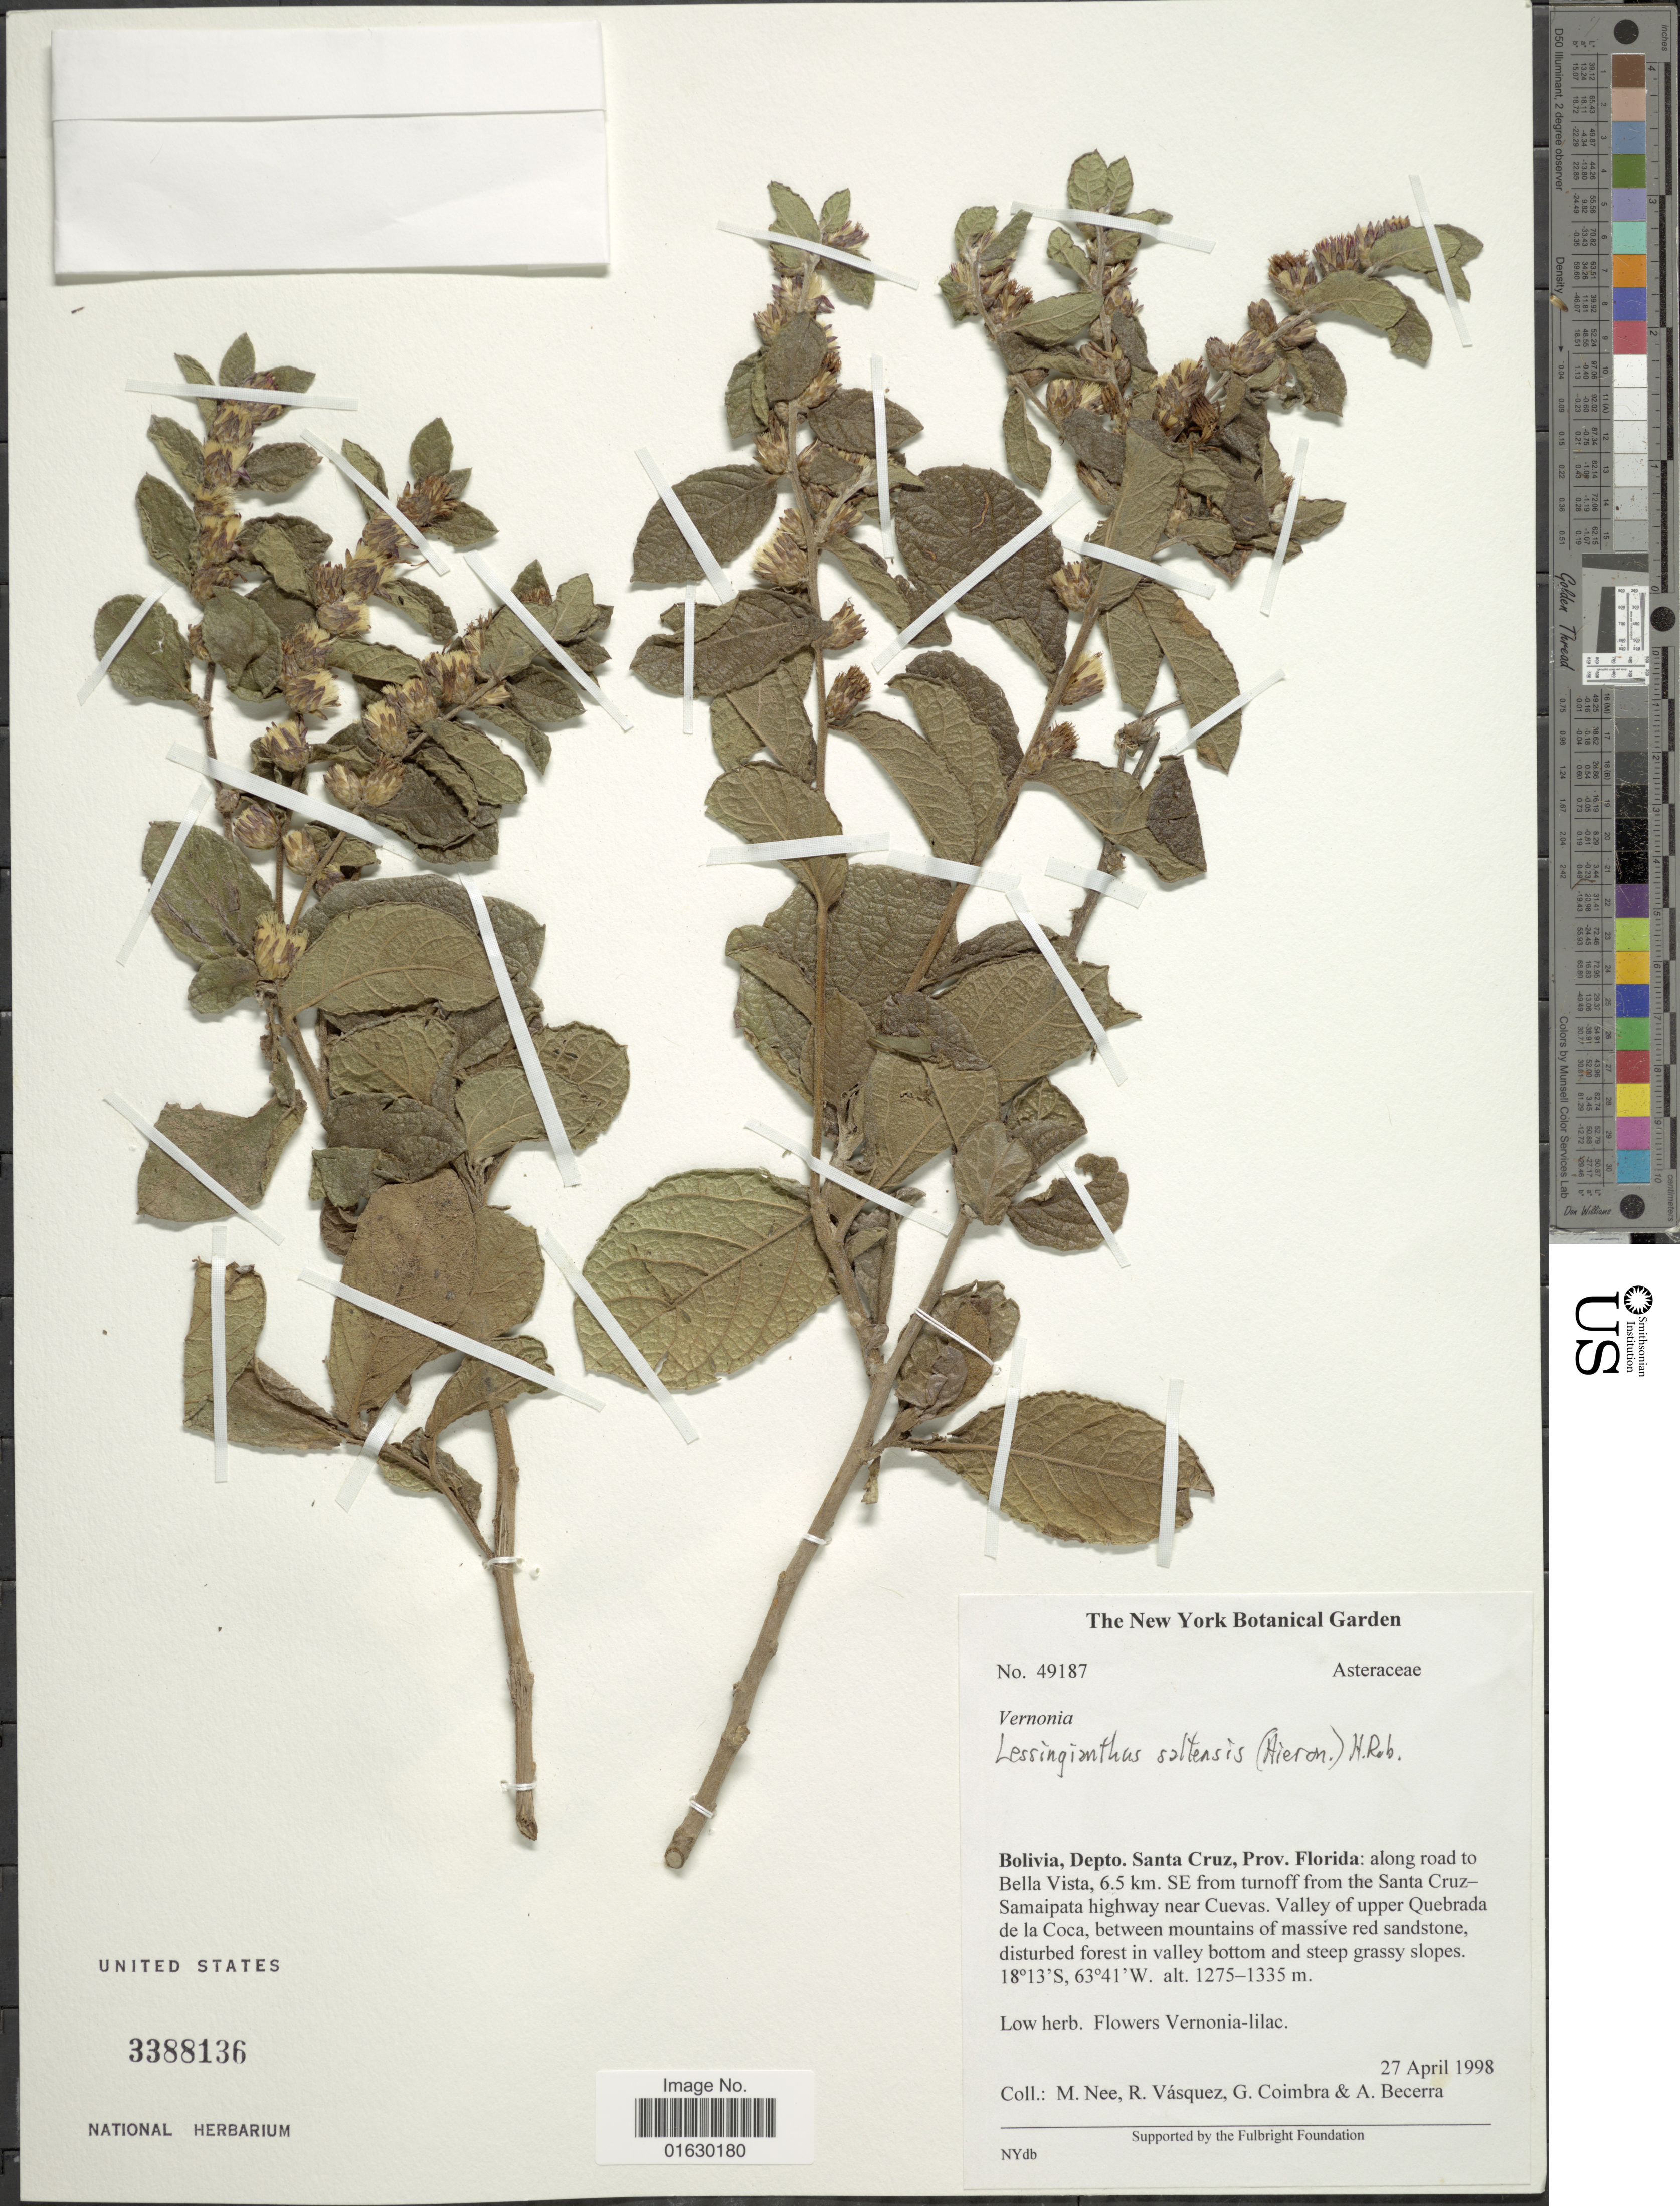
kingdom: Plantae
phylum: Tracheophyta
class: Magnoliopsida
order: Asterales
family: Asteraceae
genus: Lessingianthus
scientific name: Lessingianthus saltensis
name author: (Hieron.) H. Rob.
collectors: M. Nee, R. Vásquez, G. Coimbra & A. Becerra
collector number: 49187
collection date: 1998-04-27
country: Bolivia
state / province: Santa Cruz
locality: Depto. Santa Cruz, Prov. Florida, along road to Bella Vista, 6.5 km SE from turnoff from the Santa Cruz-Samaipata highway near Cuevas, Valley of upper Quebrada de la Coca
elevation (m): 1275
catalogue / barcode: US 3388136